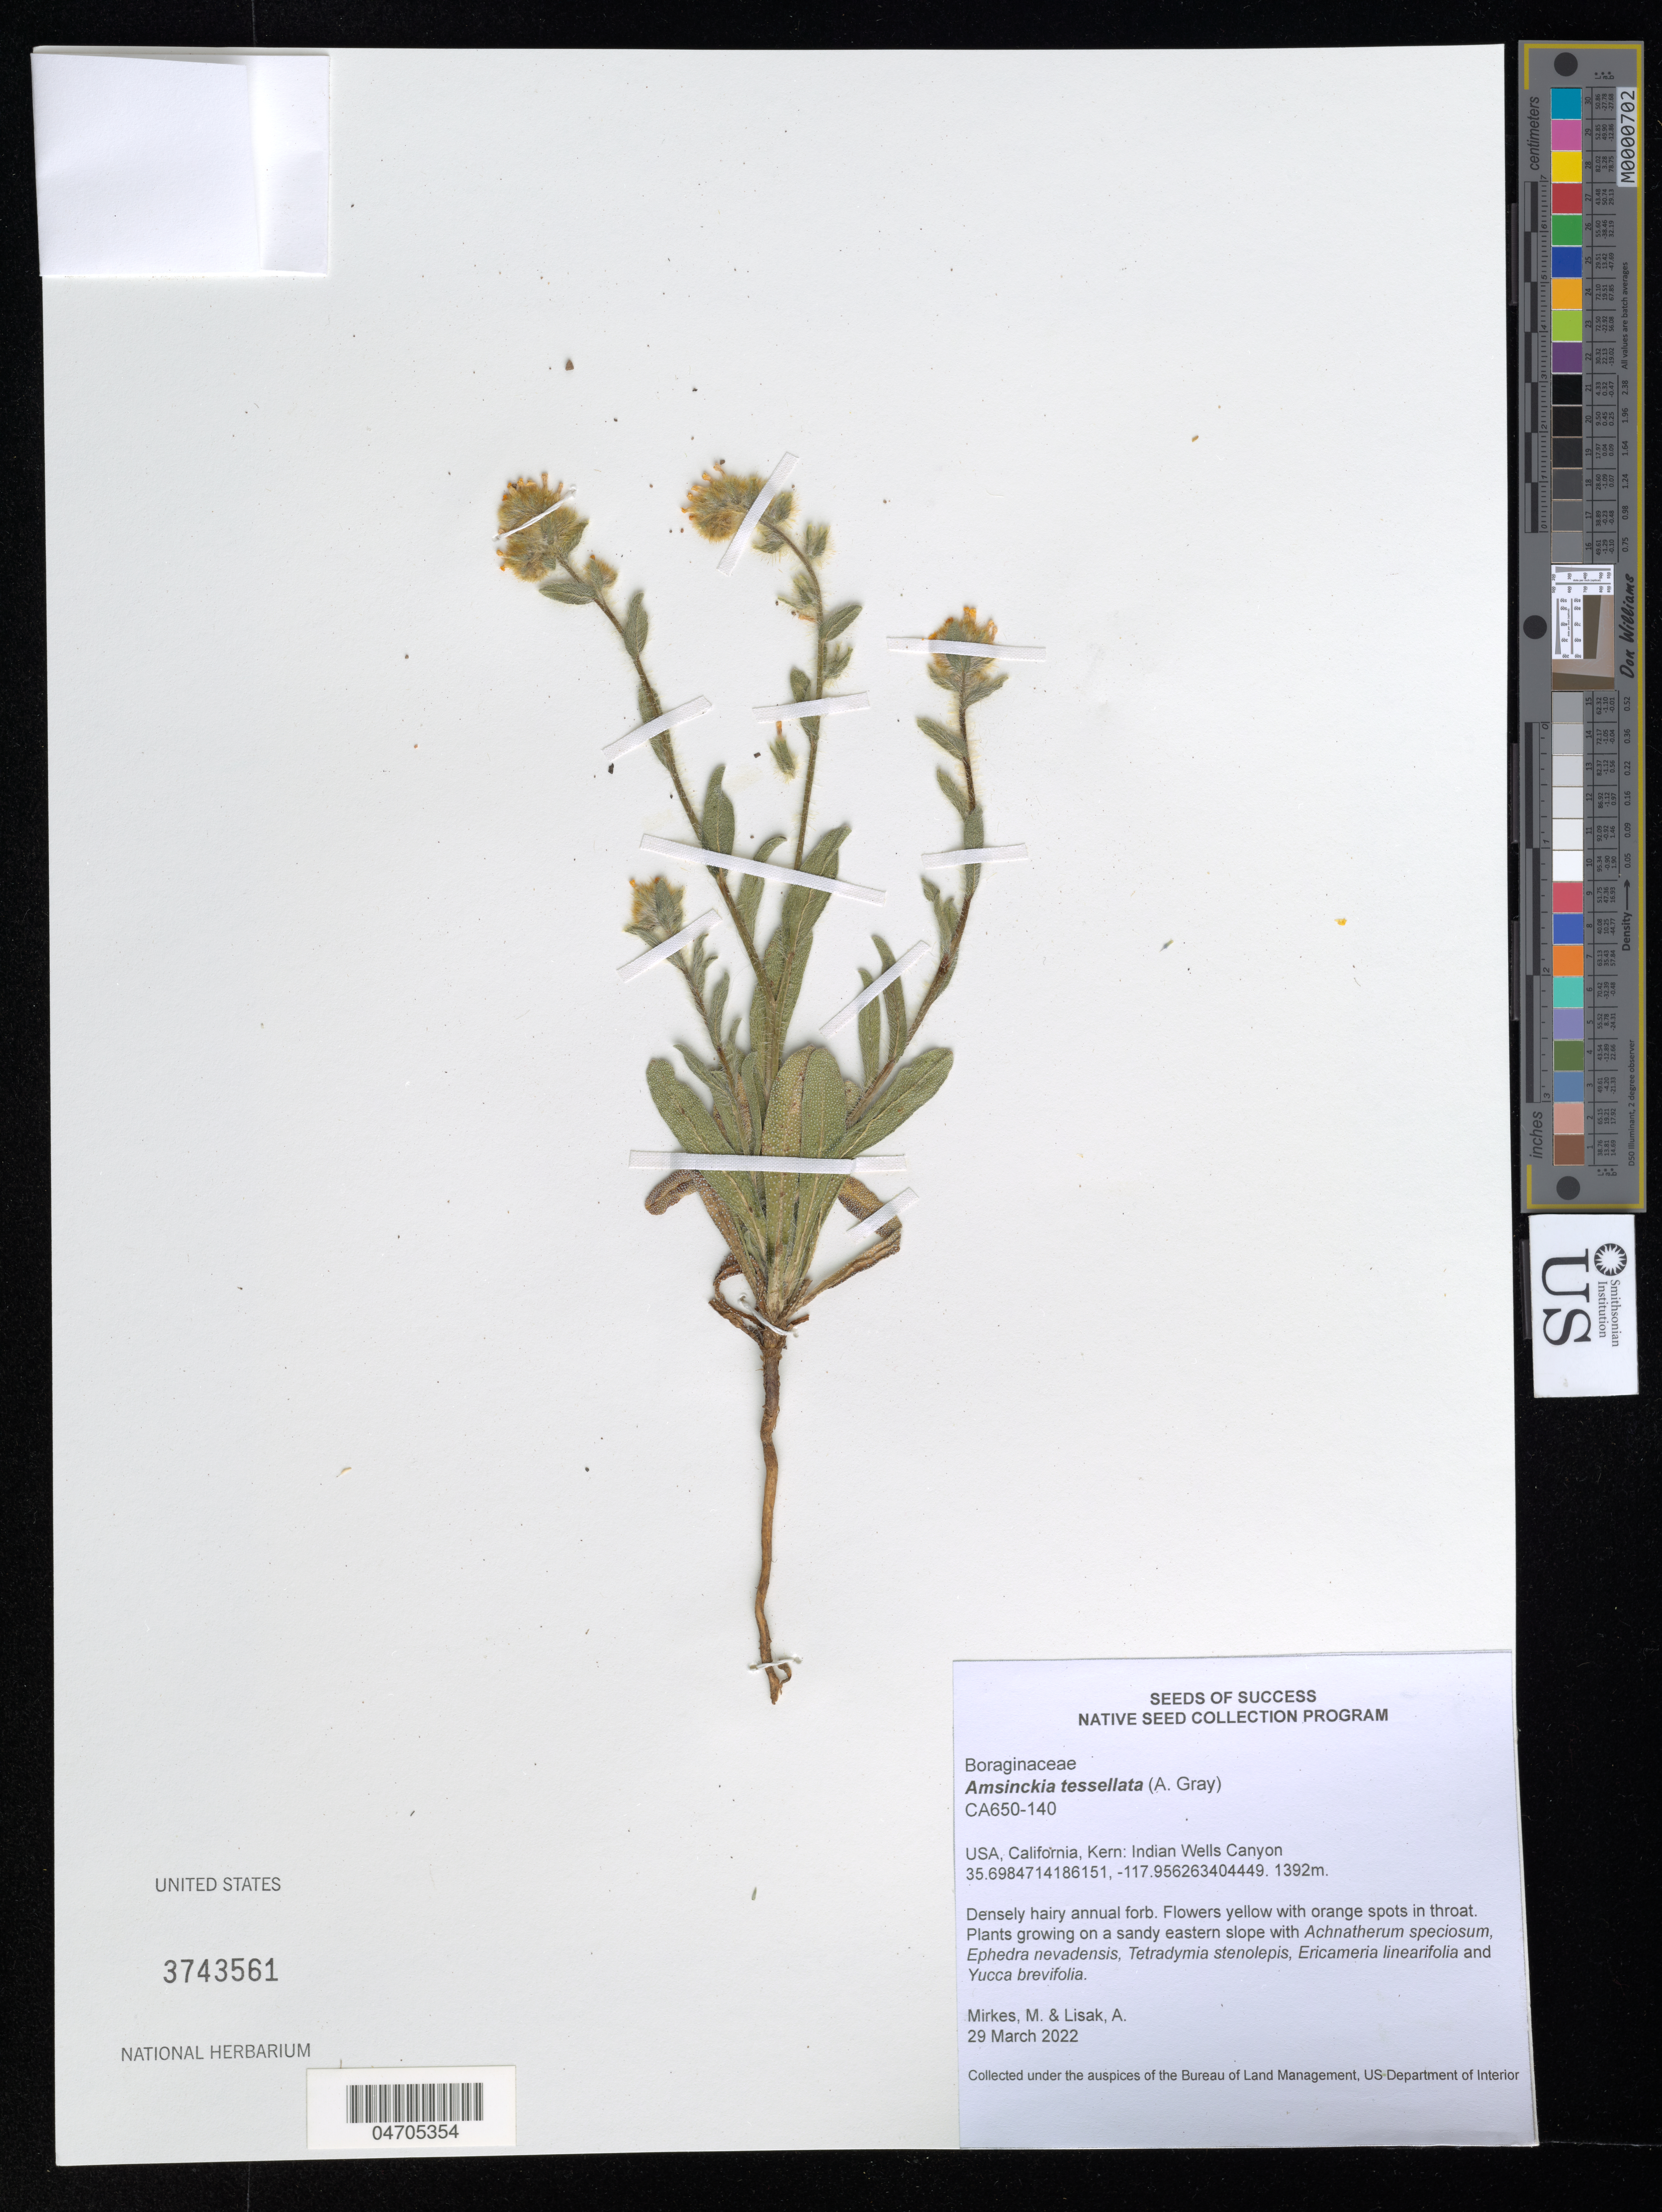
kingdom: Plantae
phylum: Tracheophyta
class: Magnoliopsida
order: Boraginales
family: Boraginaceae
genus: Amsinckia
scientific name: Amsinckia tessellata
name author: A. Gray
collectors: M. Mirkes & A. Lisak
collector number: CA650-140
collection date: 2022-03-29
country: United States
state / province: California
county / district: Kern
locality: Kern: Indian Wells Canyon.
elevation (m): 1392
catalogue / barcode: US 3743561